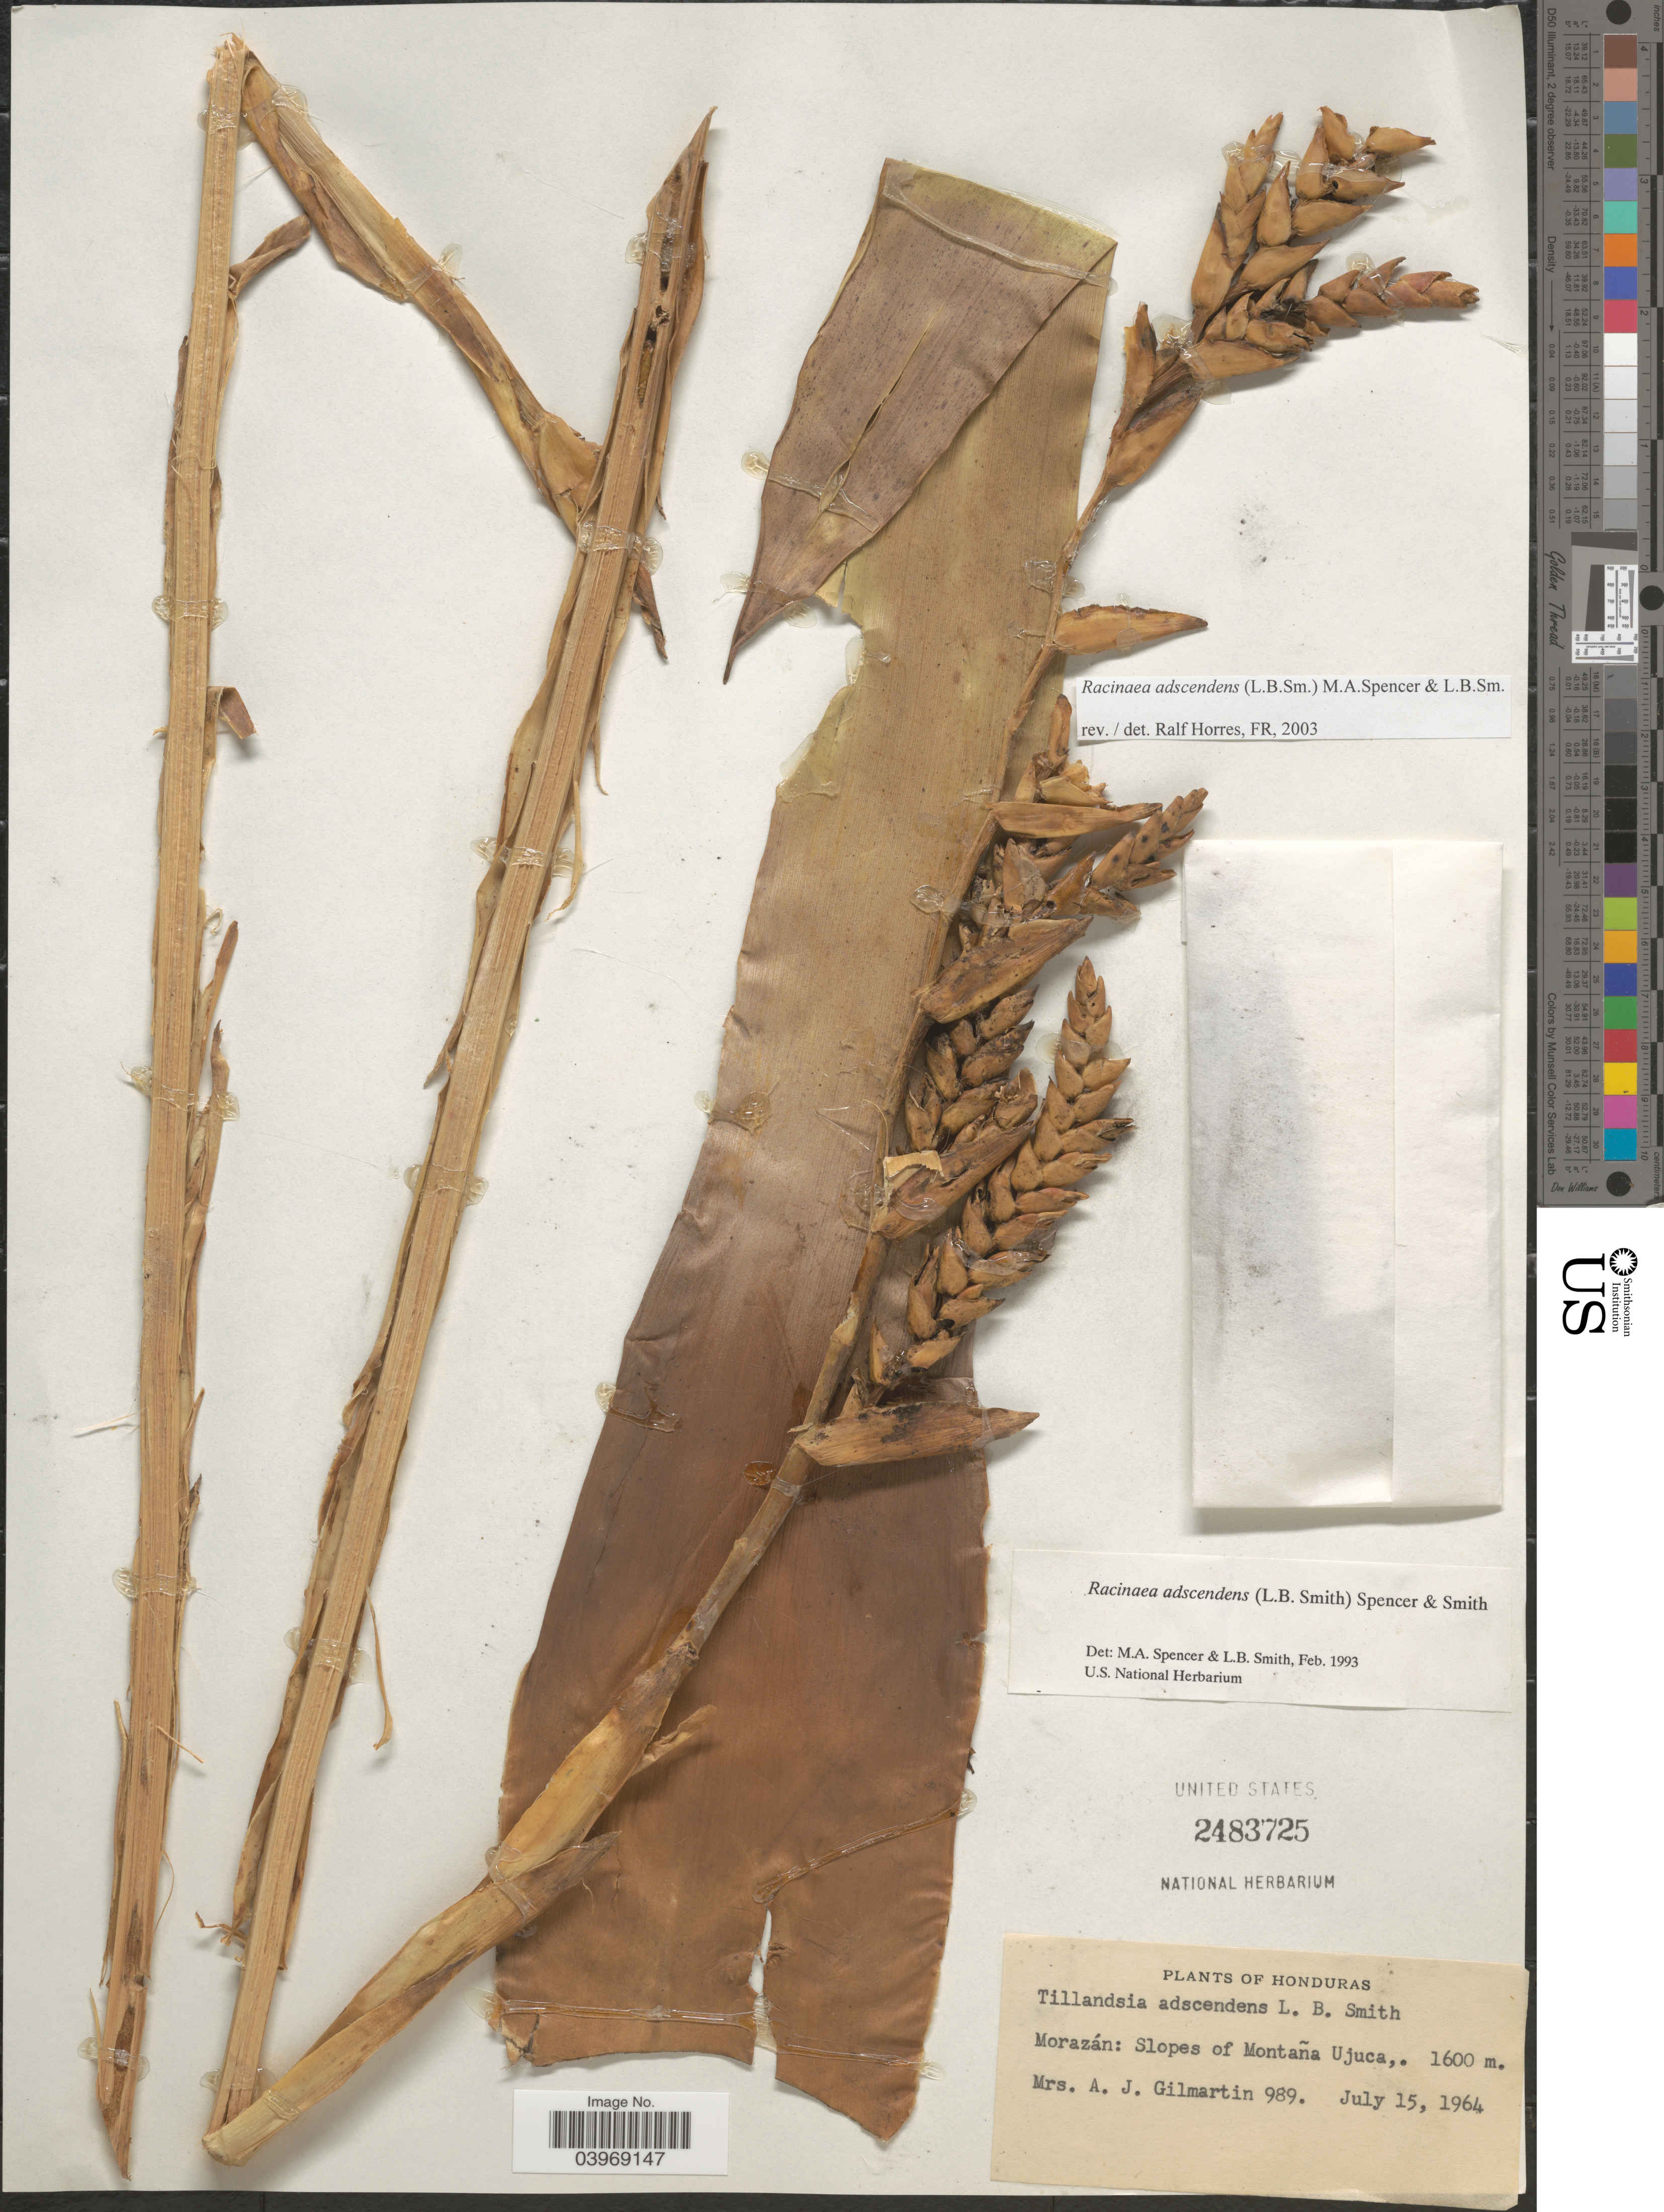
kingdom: Plantae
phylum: Tracheophyta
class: Liliopsida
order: Poales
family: Bromeliaceae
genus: Racinaea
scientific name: Racinaea adscendens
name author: (L.B. Sm.) M.A. Spencer & L.B. Sm.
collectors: A. J. Gilmartin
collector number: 989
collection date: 1964-07-15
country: Honduras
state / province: Fco. Morazán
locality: Slopes of Monta1a Ujuca.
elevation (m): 1600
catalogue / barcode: US 2483725